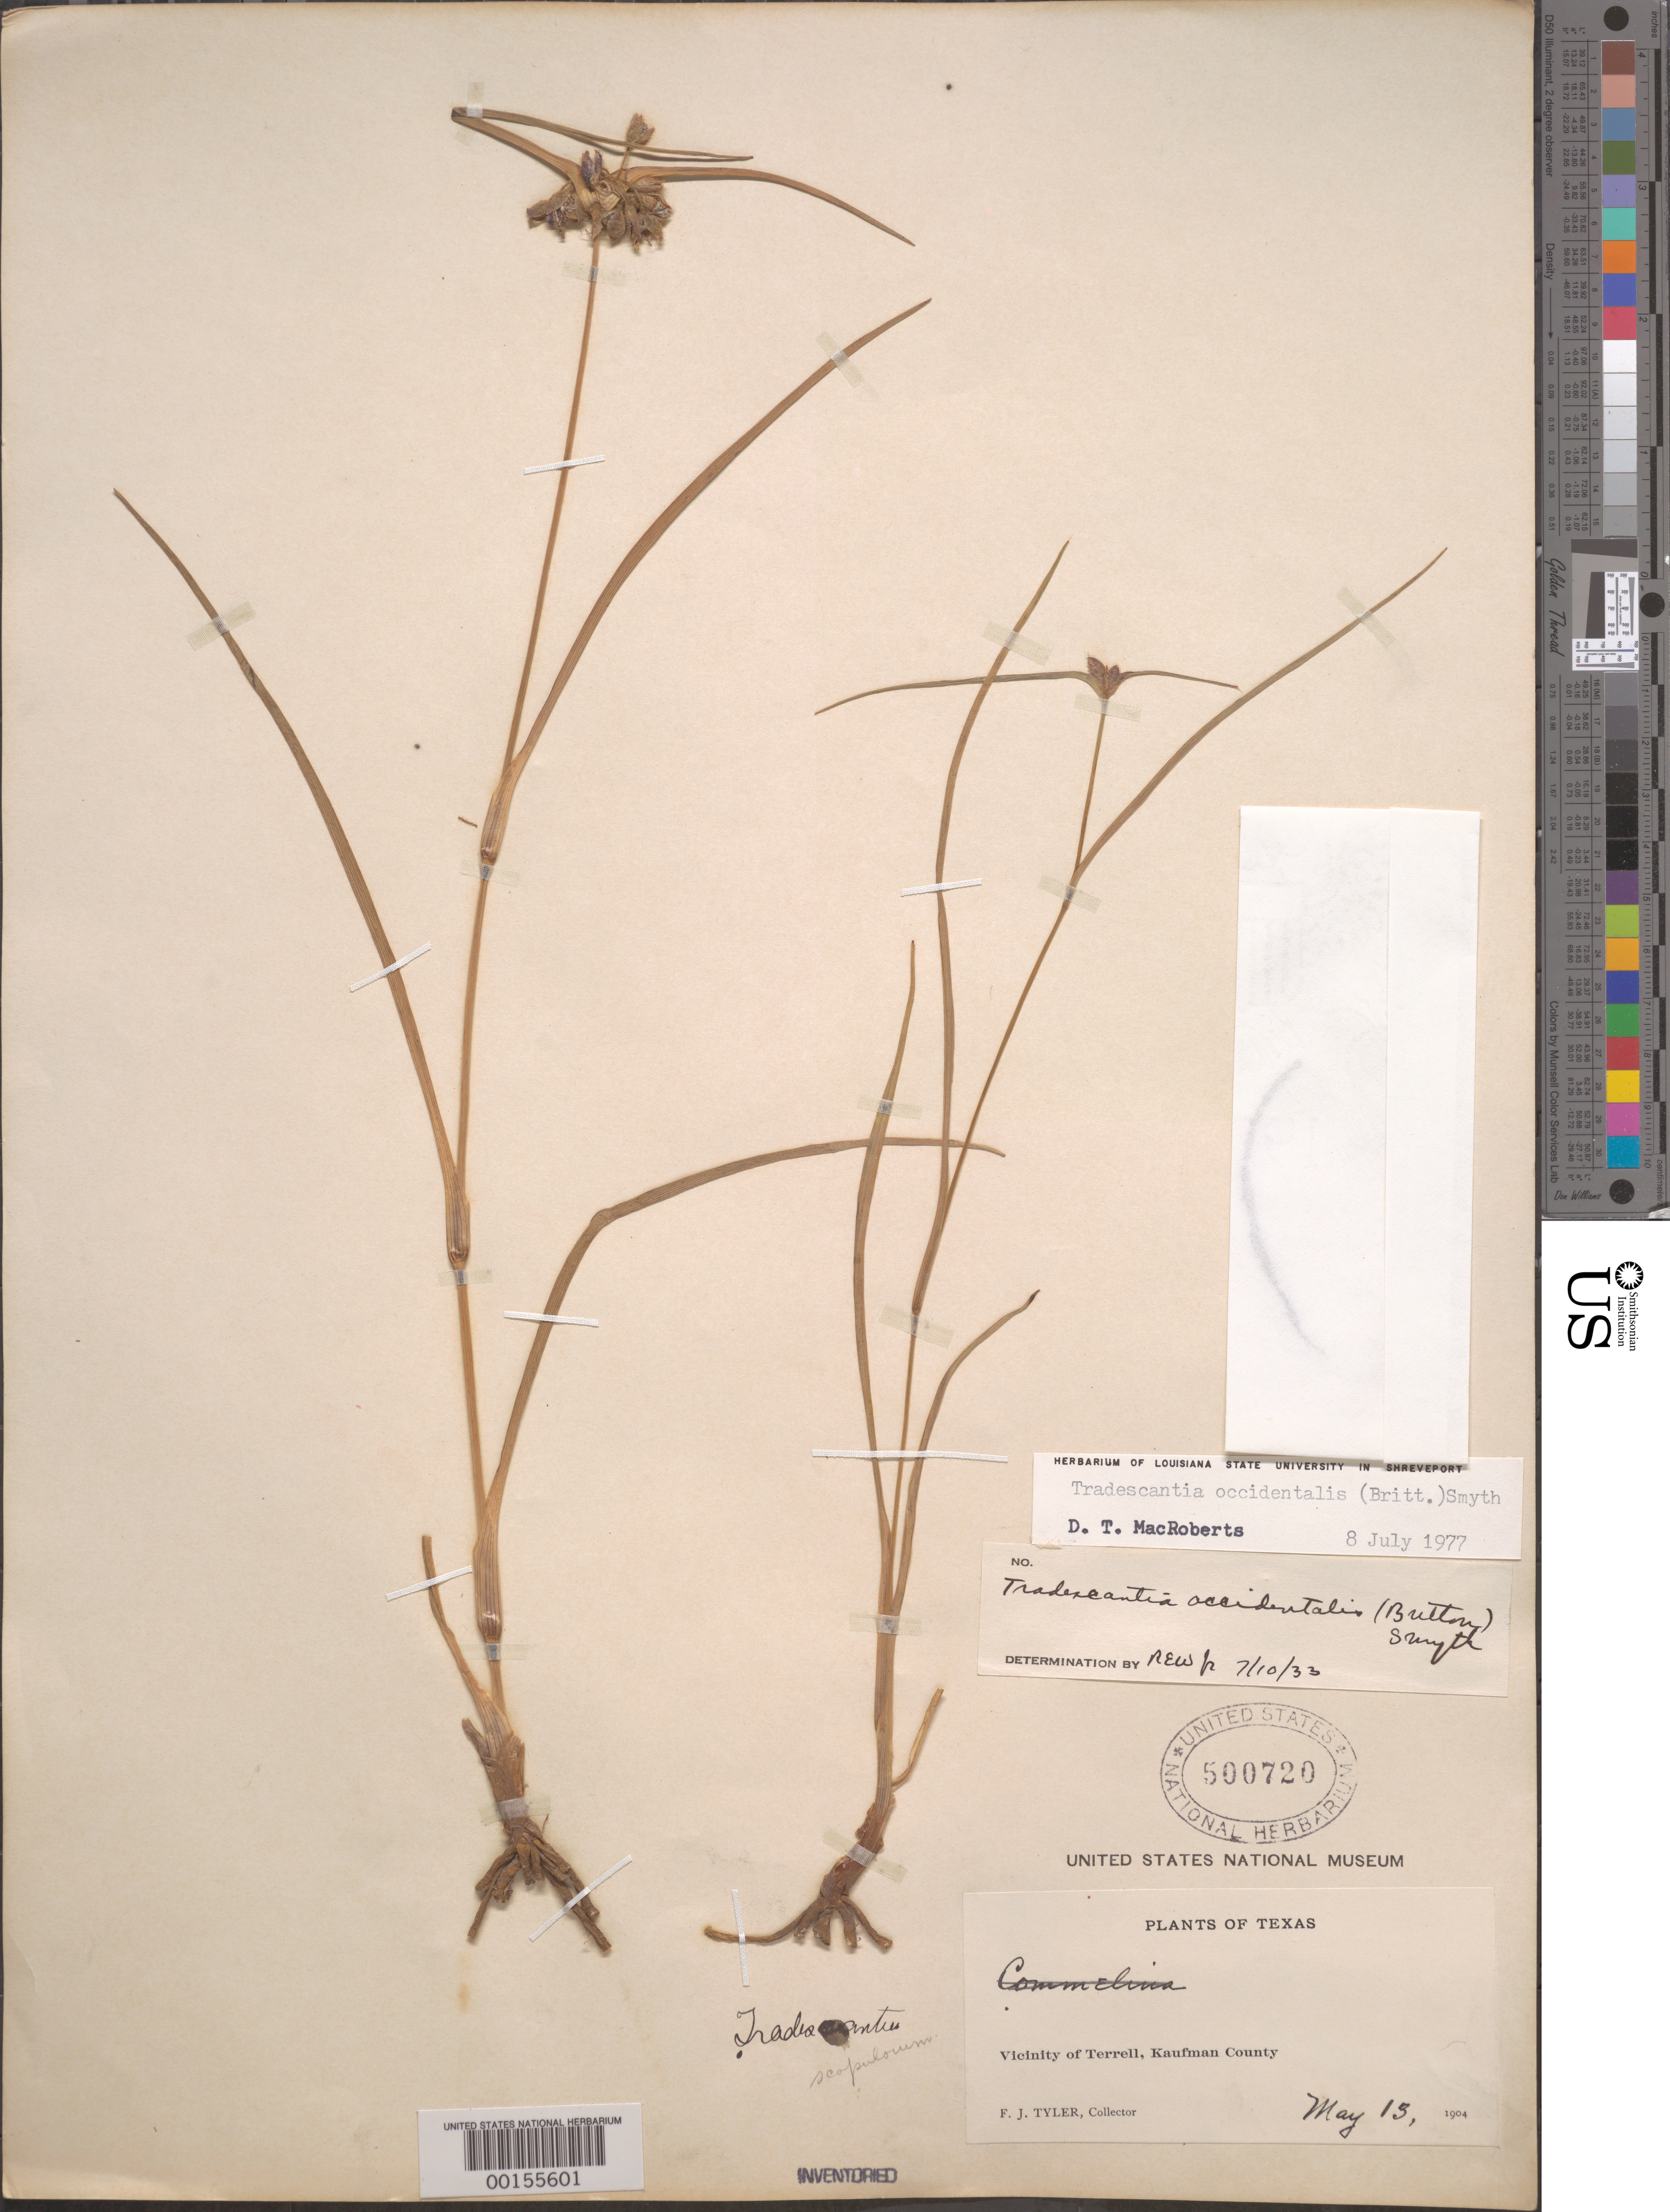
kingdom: Plantae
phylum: Tracheophyta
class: Liliopsida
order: Commelinales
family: Commelinaceae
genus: Tradescantia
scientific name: Tradescantia occidentalis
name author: (Britton) Smyth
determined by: MAcRoberts, D. T.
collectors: F. Tyler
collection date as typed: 13 May 1904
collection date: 1904-05-13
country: United States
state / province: Texas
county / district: Kaufman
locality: Terrell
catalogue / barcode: US 500720